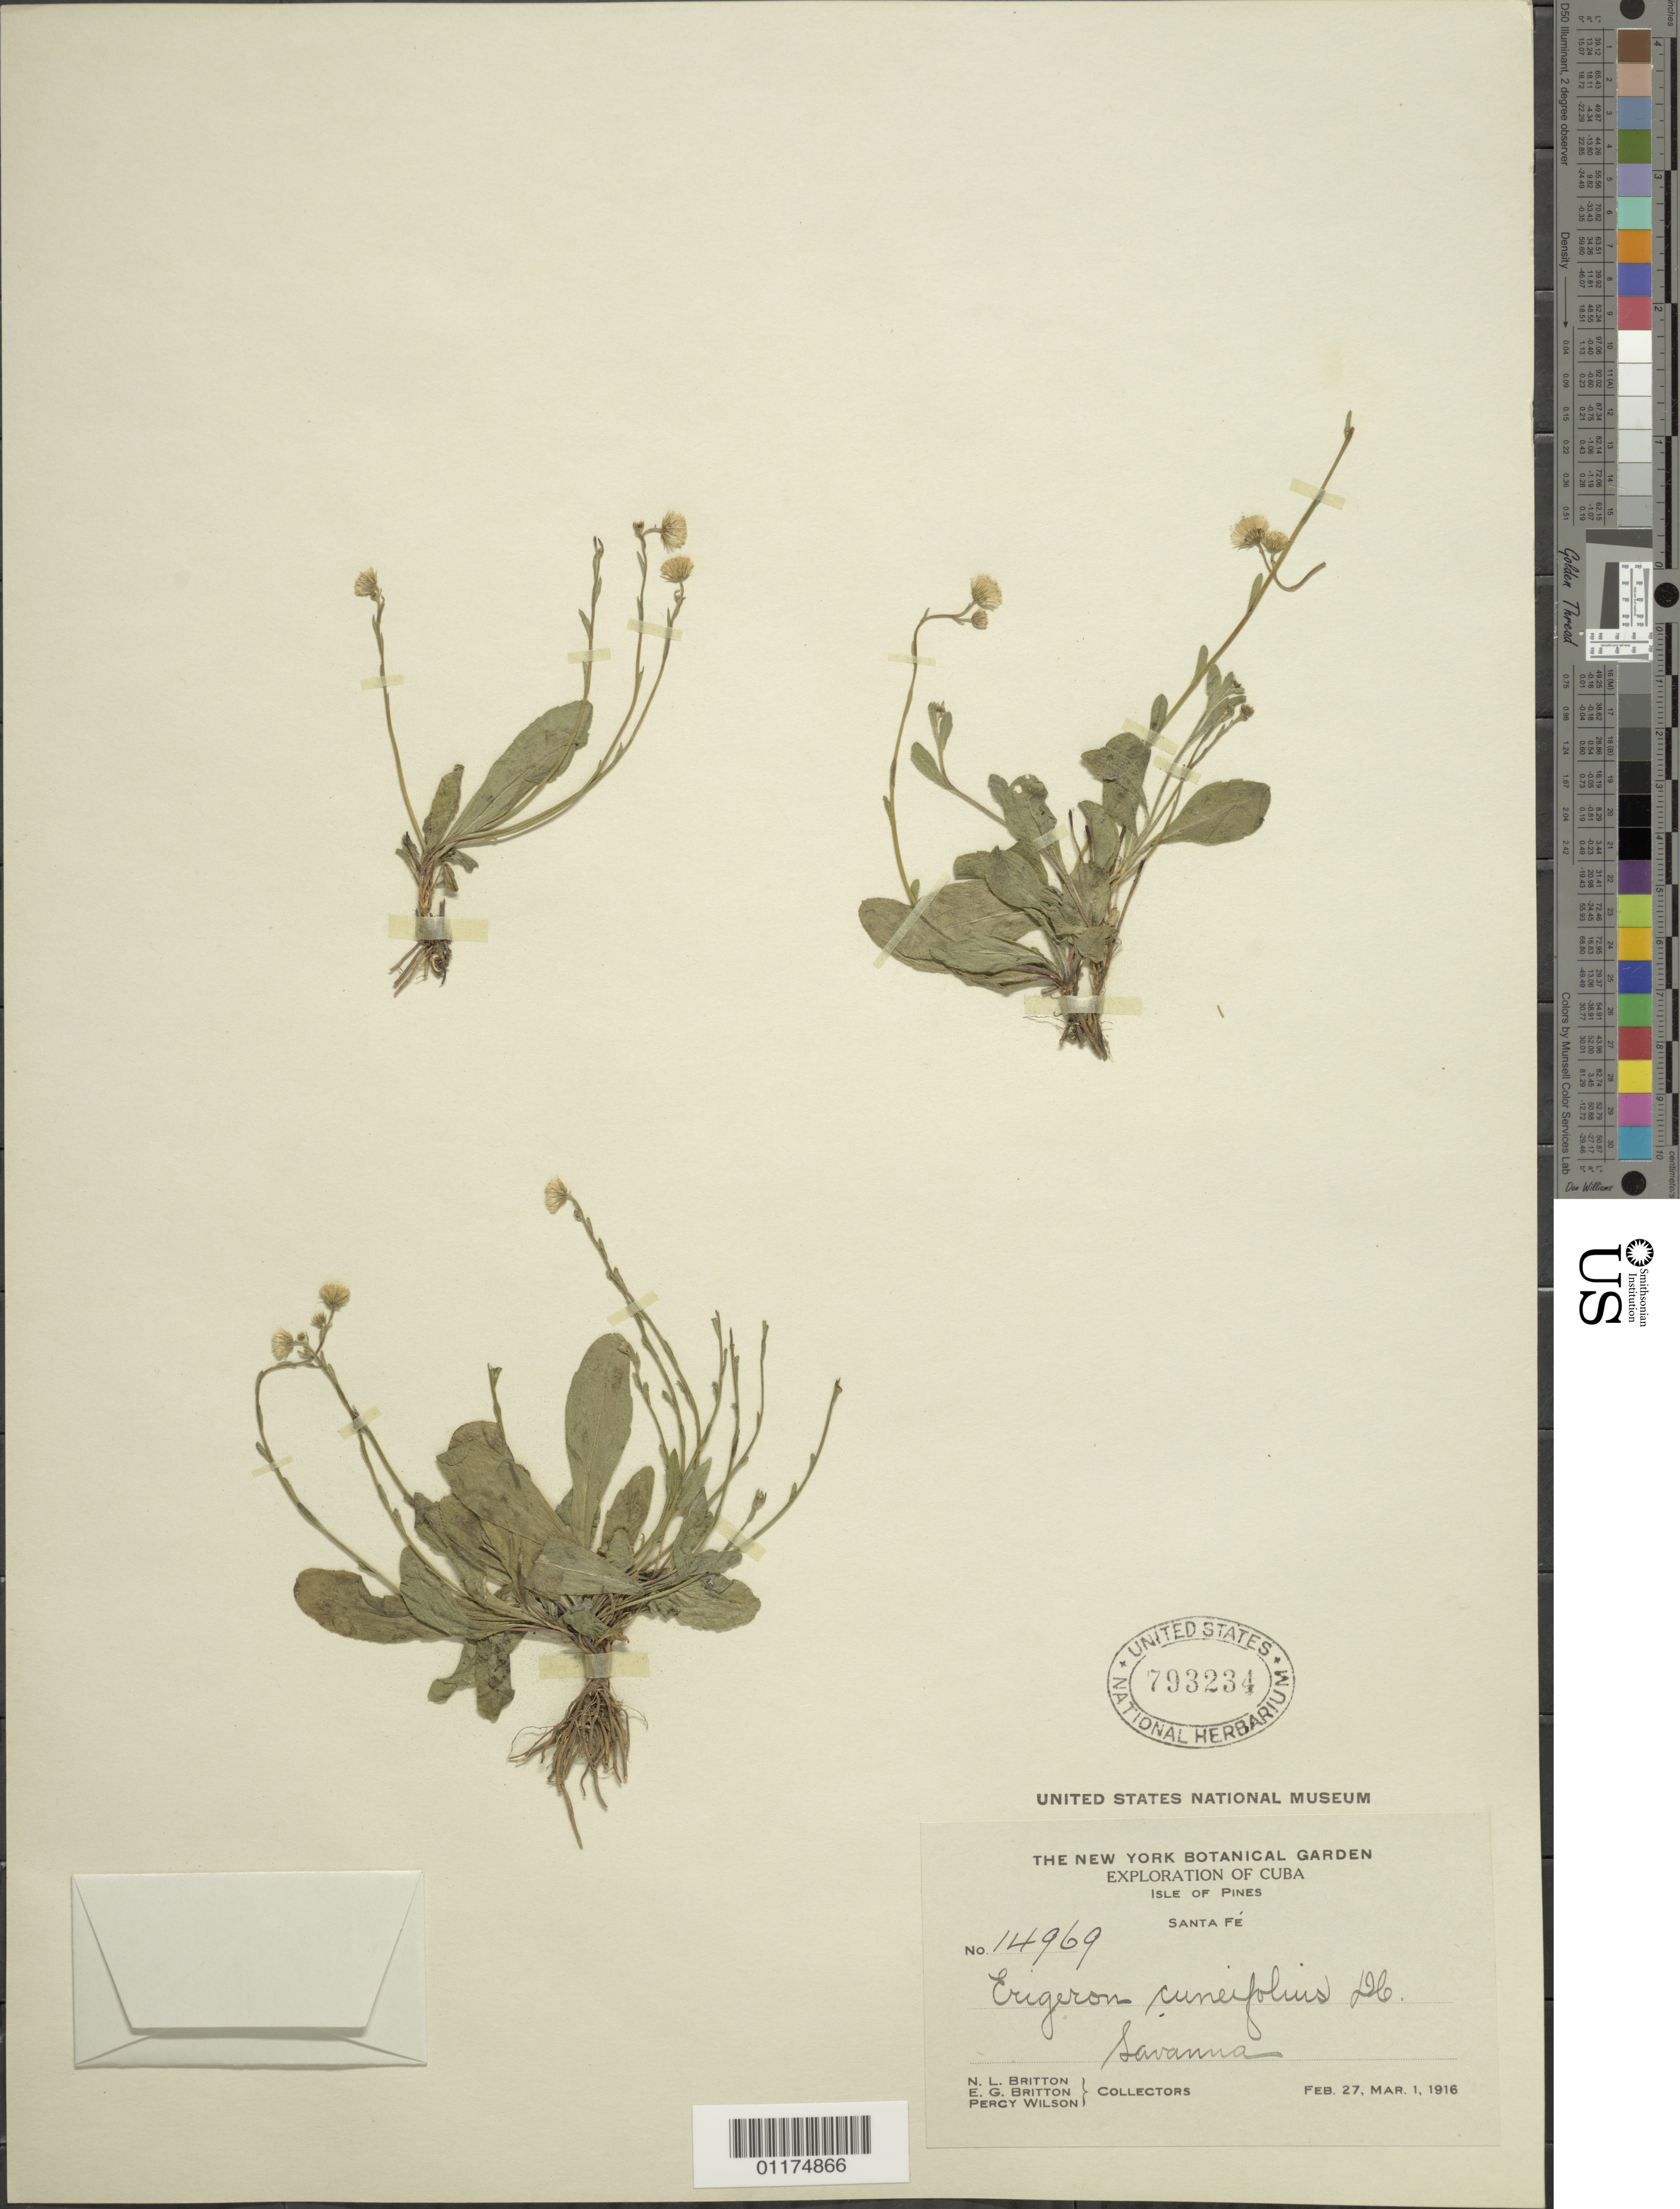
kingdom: Plantae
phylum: Tracheophyta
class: Magnoliopsida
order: Asterales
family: Asteraceae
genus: Erigeron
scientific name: Erigeron cuneifolius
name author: DC.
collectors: N. Britton, E. G. Britton & P. Wilson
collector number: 14969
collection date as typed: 27 Feb 1916 and 01 Mar 1916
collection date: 1916-02-27,1916-03-01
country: Cuba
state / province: Isla de la Juventud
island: Isla de la Juventud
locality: Santa Fe, Savanna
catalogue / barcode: US 793234